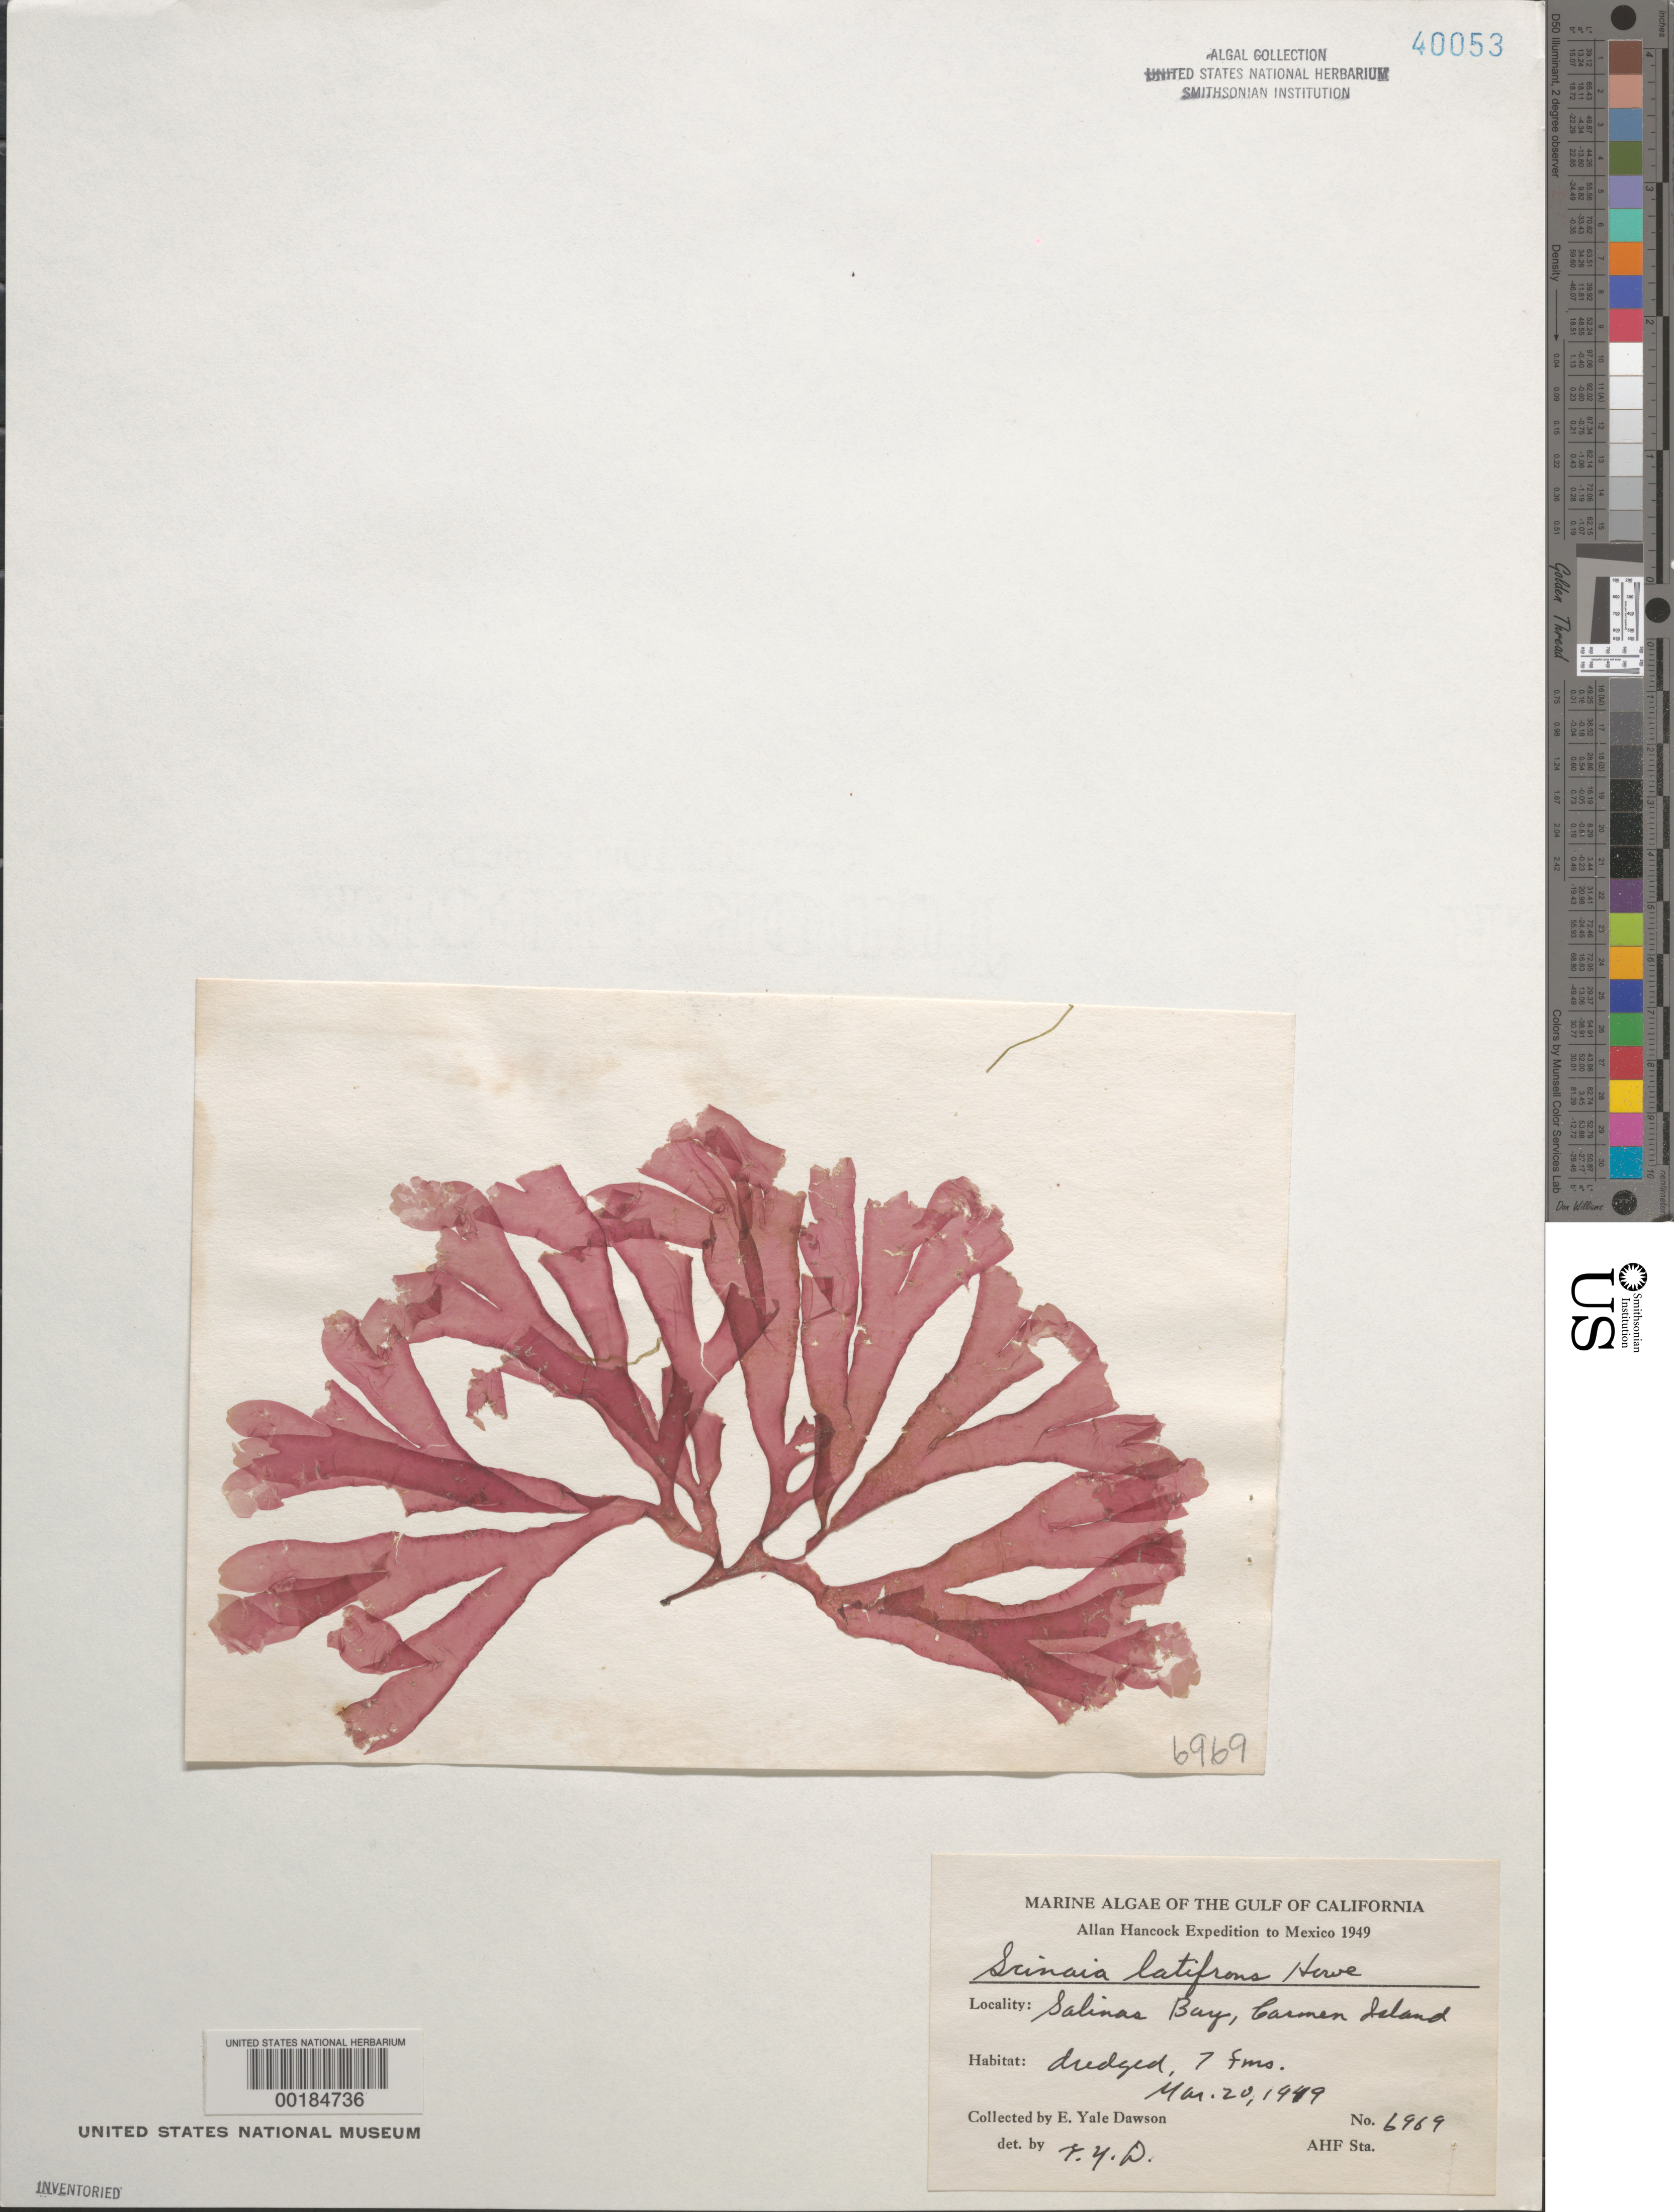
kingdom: Plantae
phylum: Rhodophyta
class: Florideophyceae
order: Nemaliales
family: Scinaiaceae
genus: Scinaia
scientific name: Scinaia latifrons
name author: M. Howe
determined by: Dawson, E. Y.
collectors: E. Y. Dawson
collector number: EYD 6969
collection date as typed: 20 Mar 1949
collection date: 1949-03-20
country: Mexico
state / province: Baja California Sur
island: Isla Carmen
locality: Bahia Salinas (Salinas Bay)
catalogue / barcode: US 40053